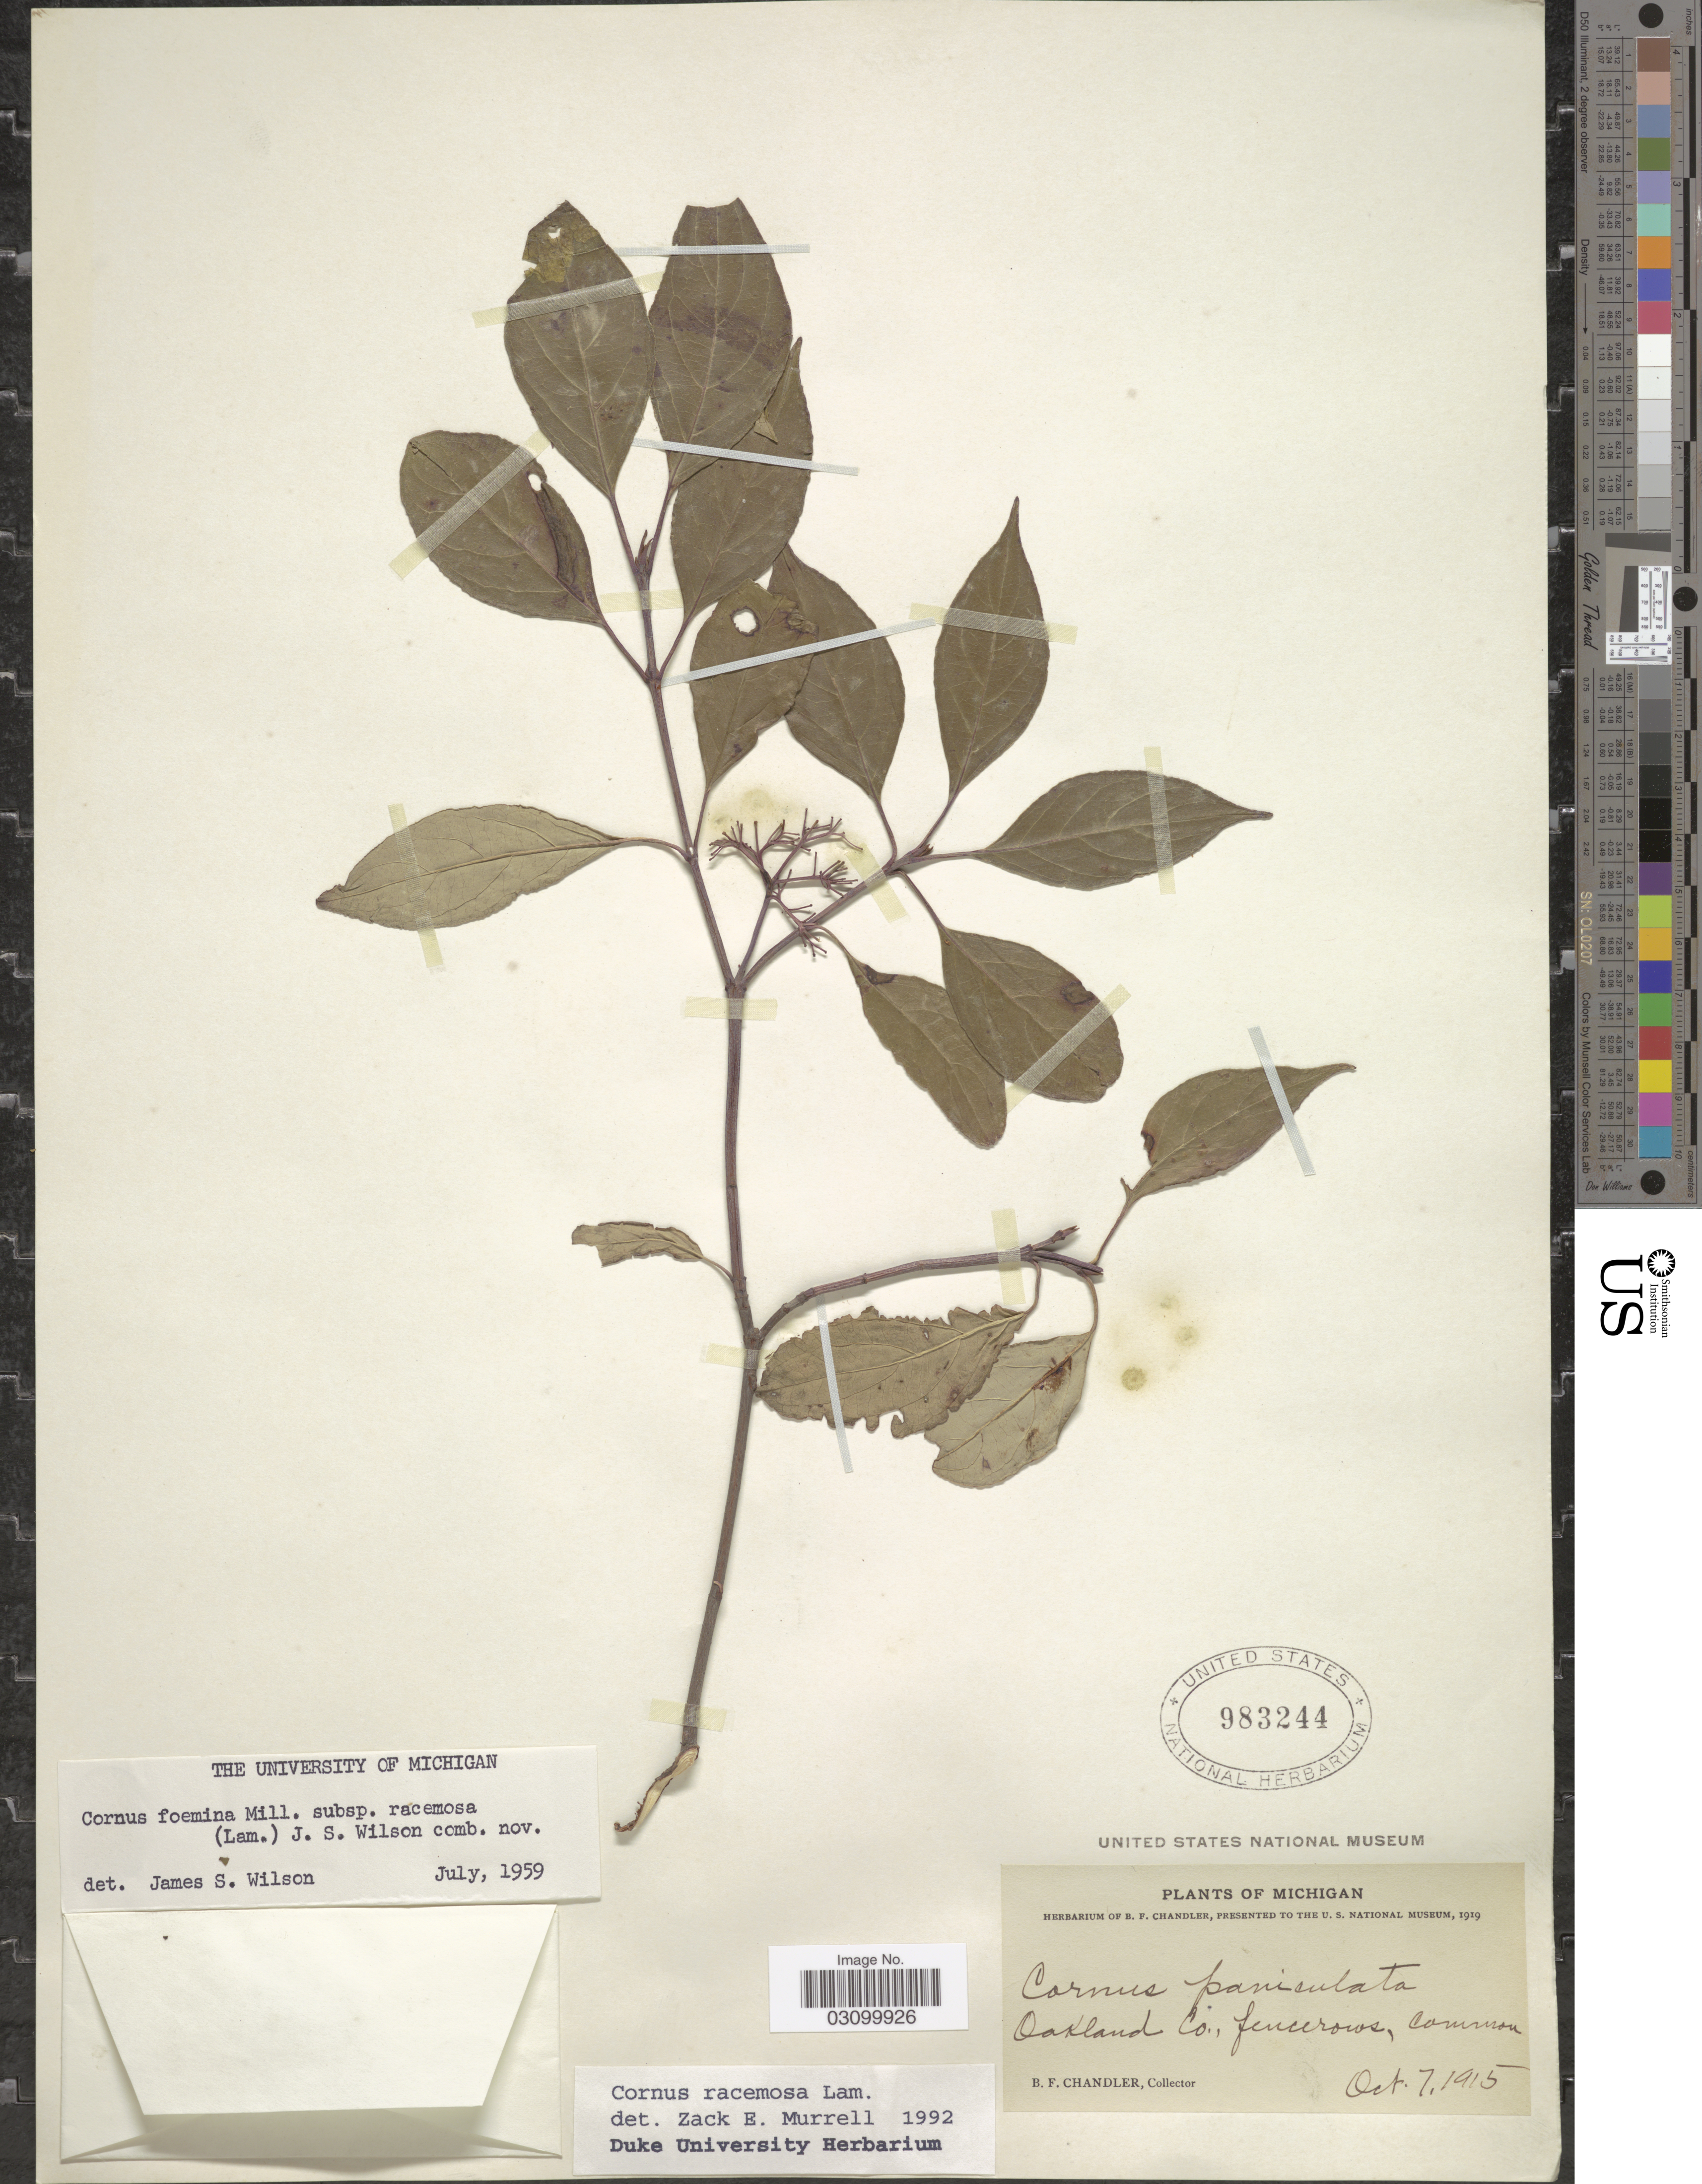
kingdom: Plantae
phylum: Tracheophyta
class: Magnoliopsida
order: Cornales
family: Cornaceae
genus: Cornus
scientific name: Cornus racemosa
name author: Lam.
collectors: B. F. Chandler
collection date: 1915-10-07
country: United States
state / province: Michigan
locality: Oakland Co.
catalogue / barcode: US 983244